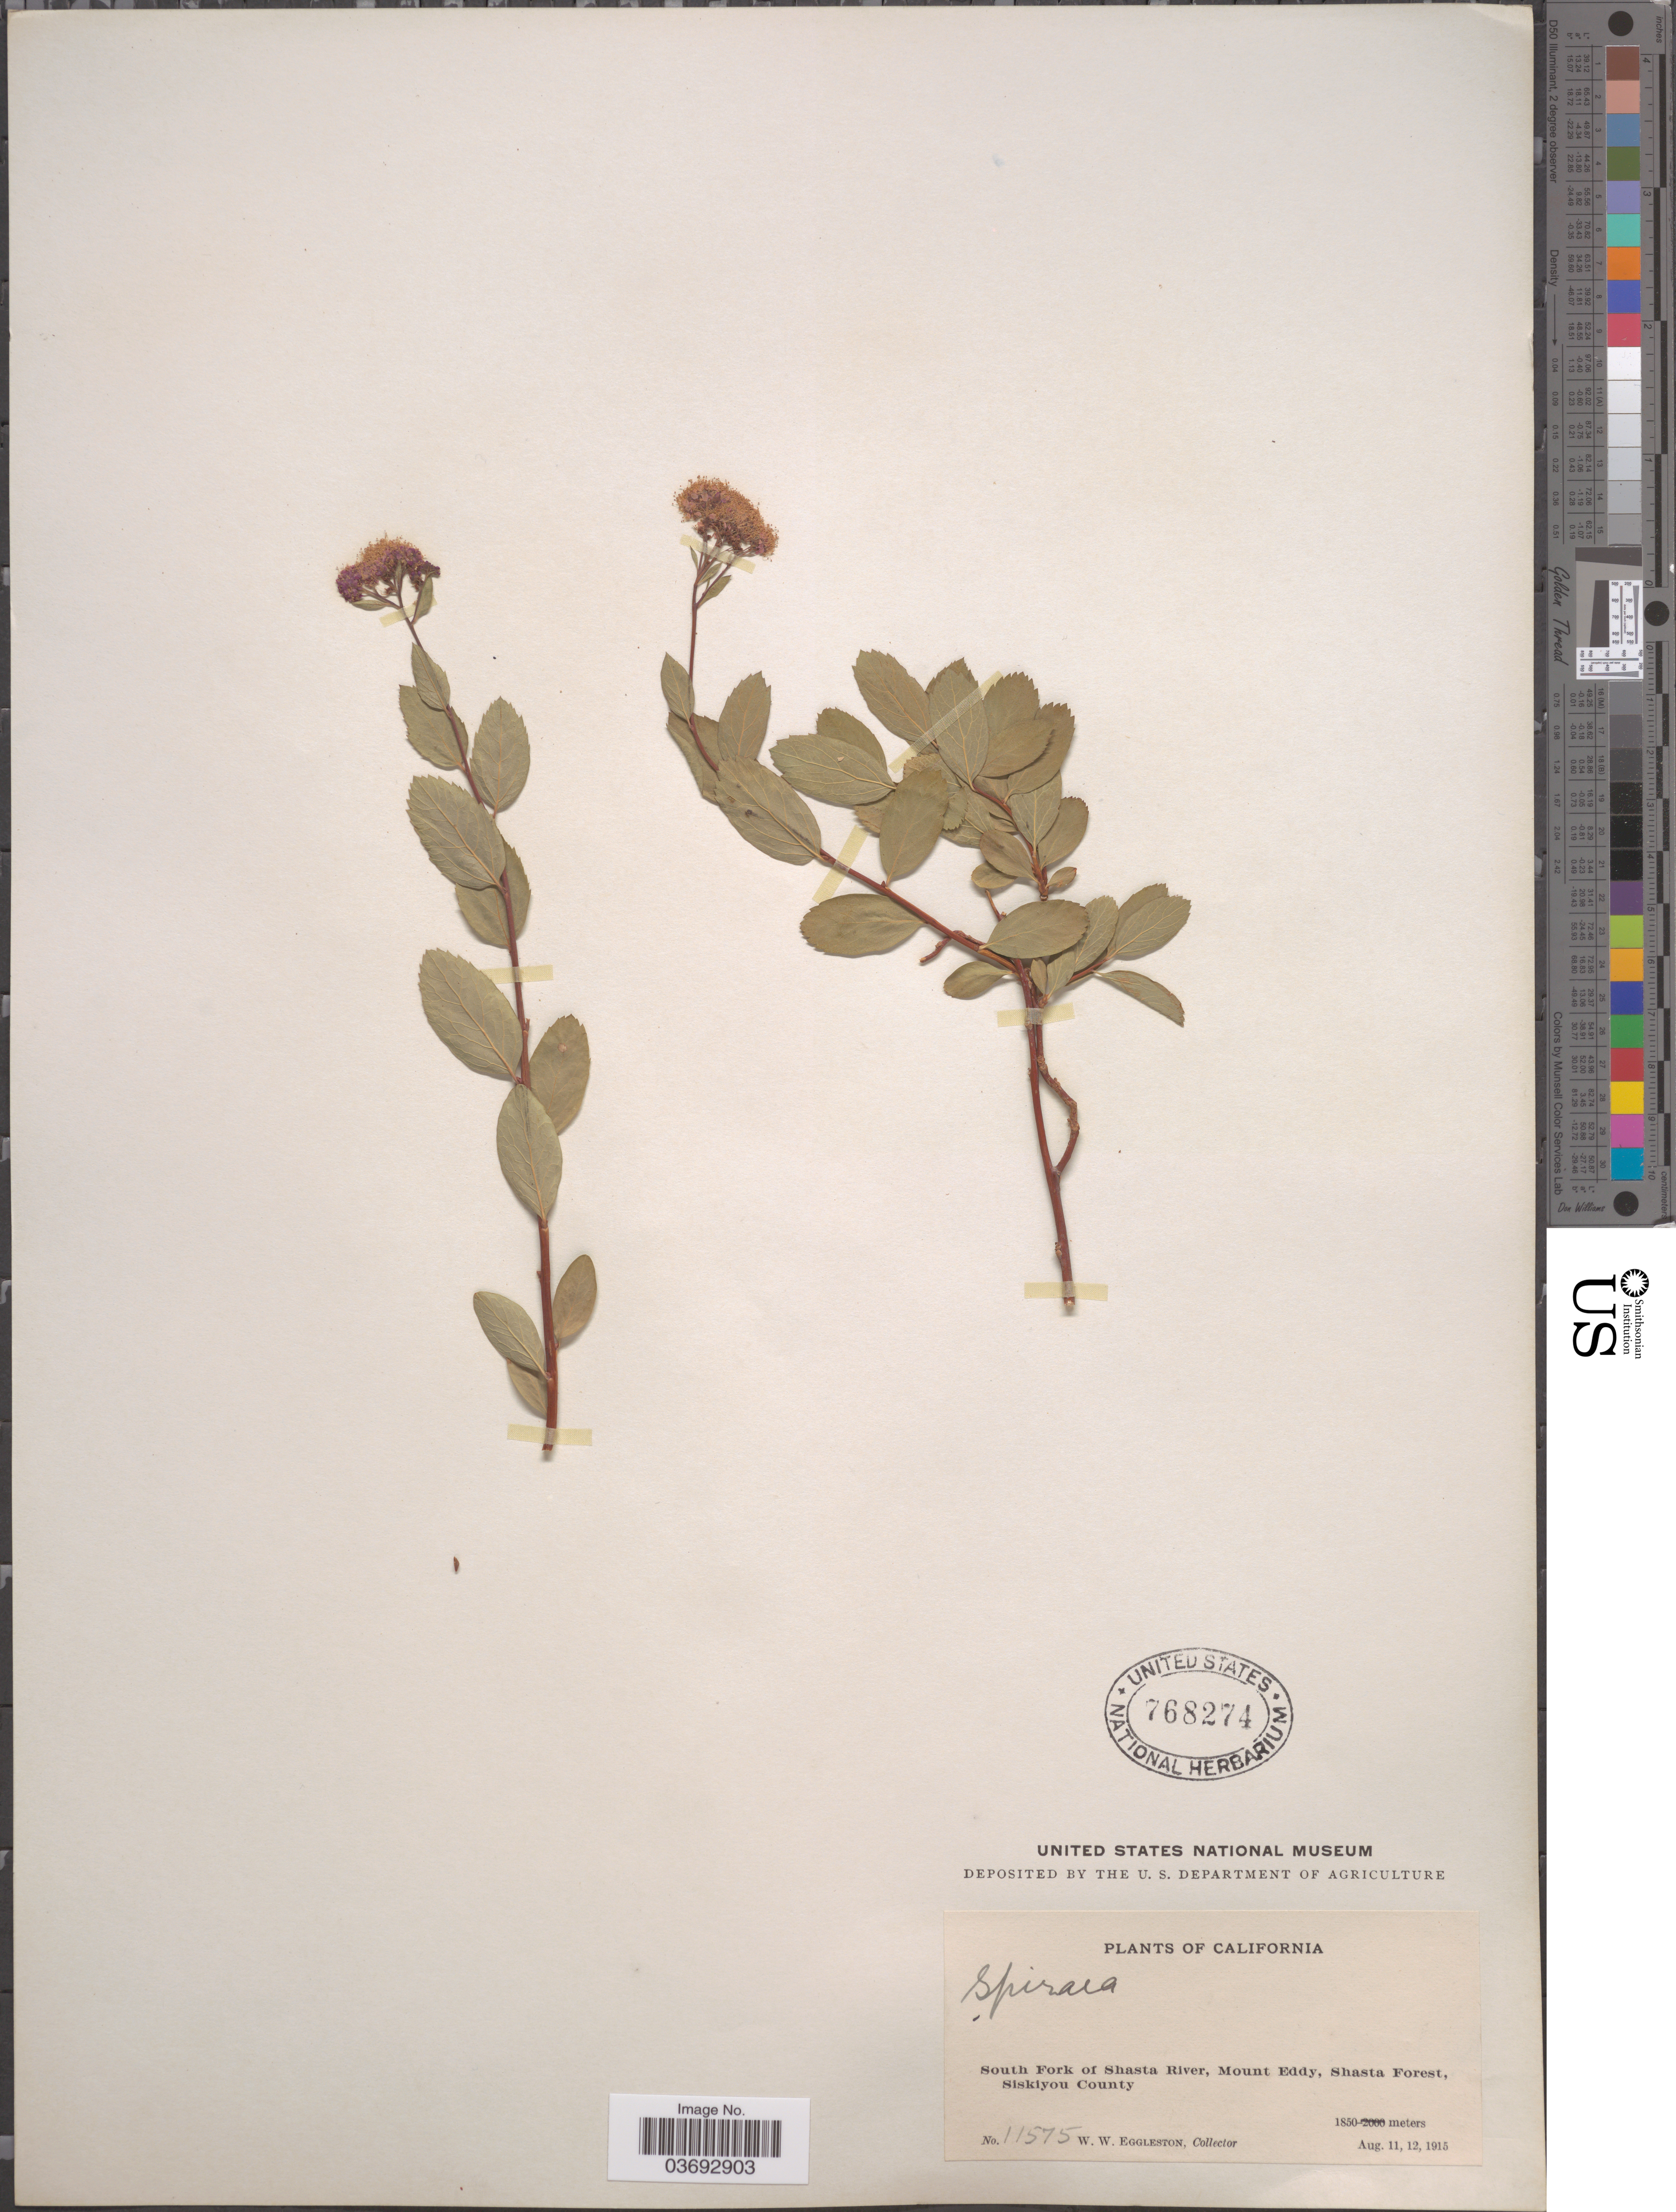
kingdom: Plantae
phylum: Tracheophyta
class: Magnoliopsida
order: Rosales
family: Rosaceae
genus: Spiraea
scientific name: Spiraea splendens var. splendens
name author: Baumann ex K. Koch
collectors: W. W. Eggleston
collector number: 11575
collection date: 1915-08-11/1915-08-12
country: United States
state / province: California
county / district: Siskiyou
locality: South Fork of Shasta River, Mount Eddy, Shasta Forest, Siskiyou County.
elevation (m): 1850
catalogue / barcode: US 768274